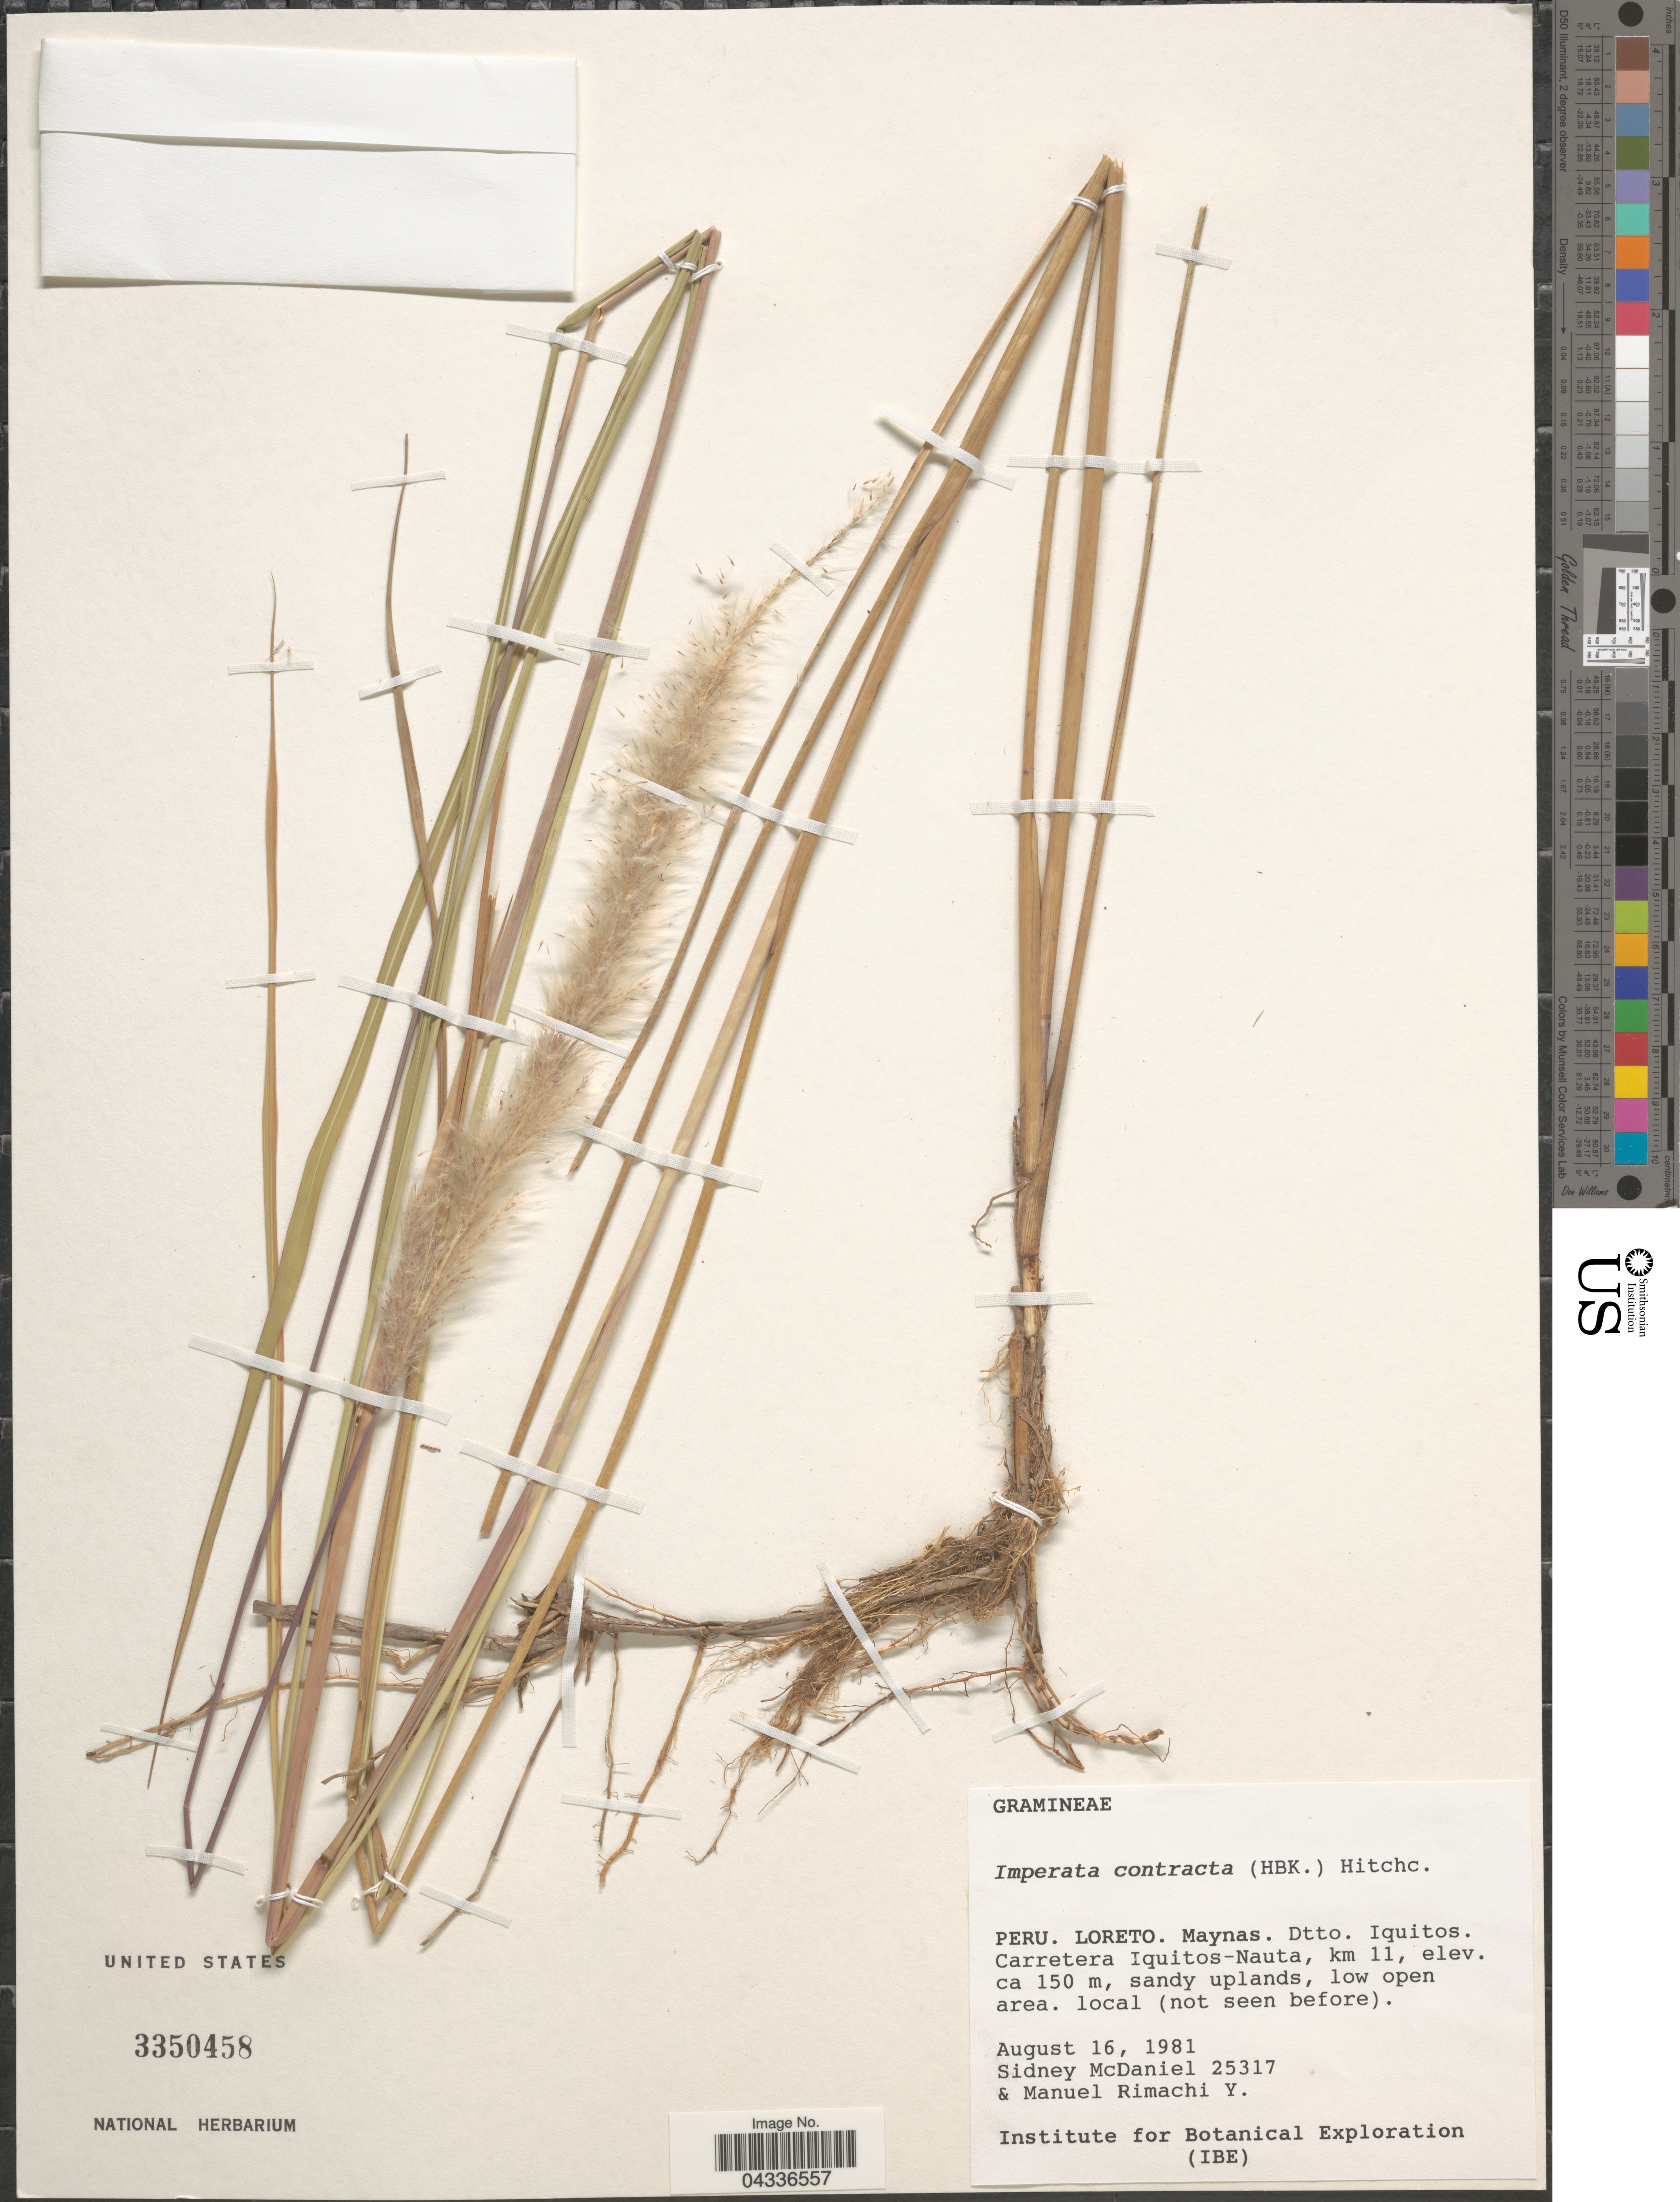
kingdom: Plantae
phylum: Tracheophyta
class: Liliopsida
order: Poales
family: Poaceae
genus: Imperata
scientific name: Imperata contracta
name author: (Kunth) Hitchc.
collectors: S. McDaniel & M. Rimachi Y.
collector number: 25317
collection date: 1981-08-16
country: Peru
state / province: Loreto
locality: Maynas. Dtto. Iquitos. Carretera Iquitos-Nauta, km 11, sandy uplands, low open area. Institute for Botanical Exploration (IBE).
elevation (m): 150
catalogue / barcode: US 3350458